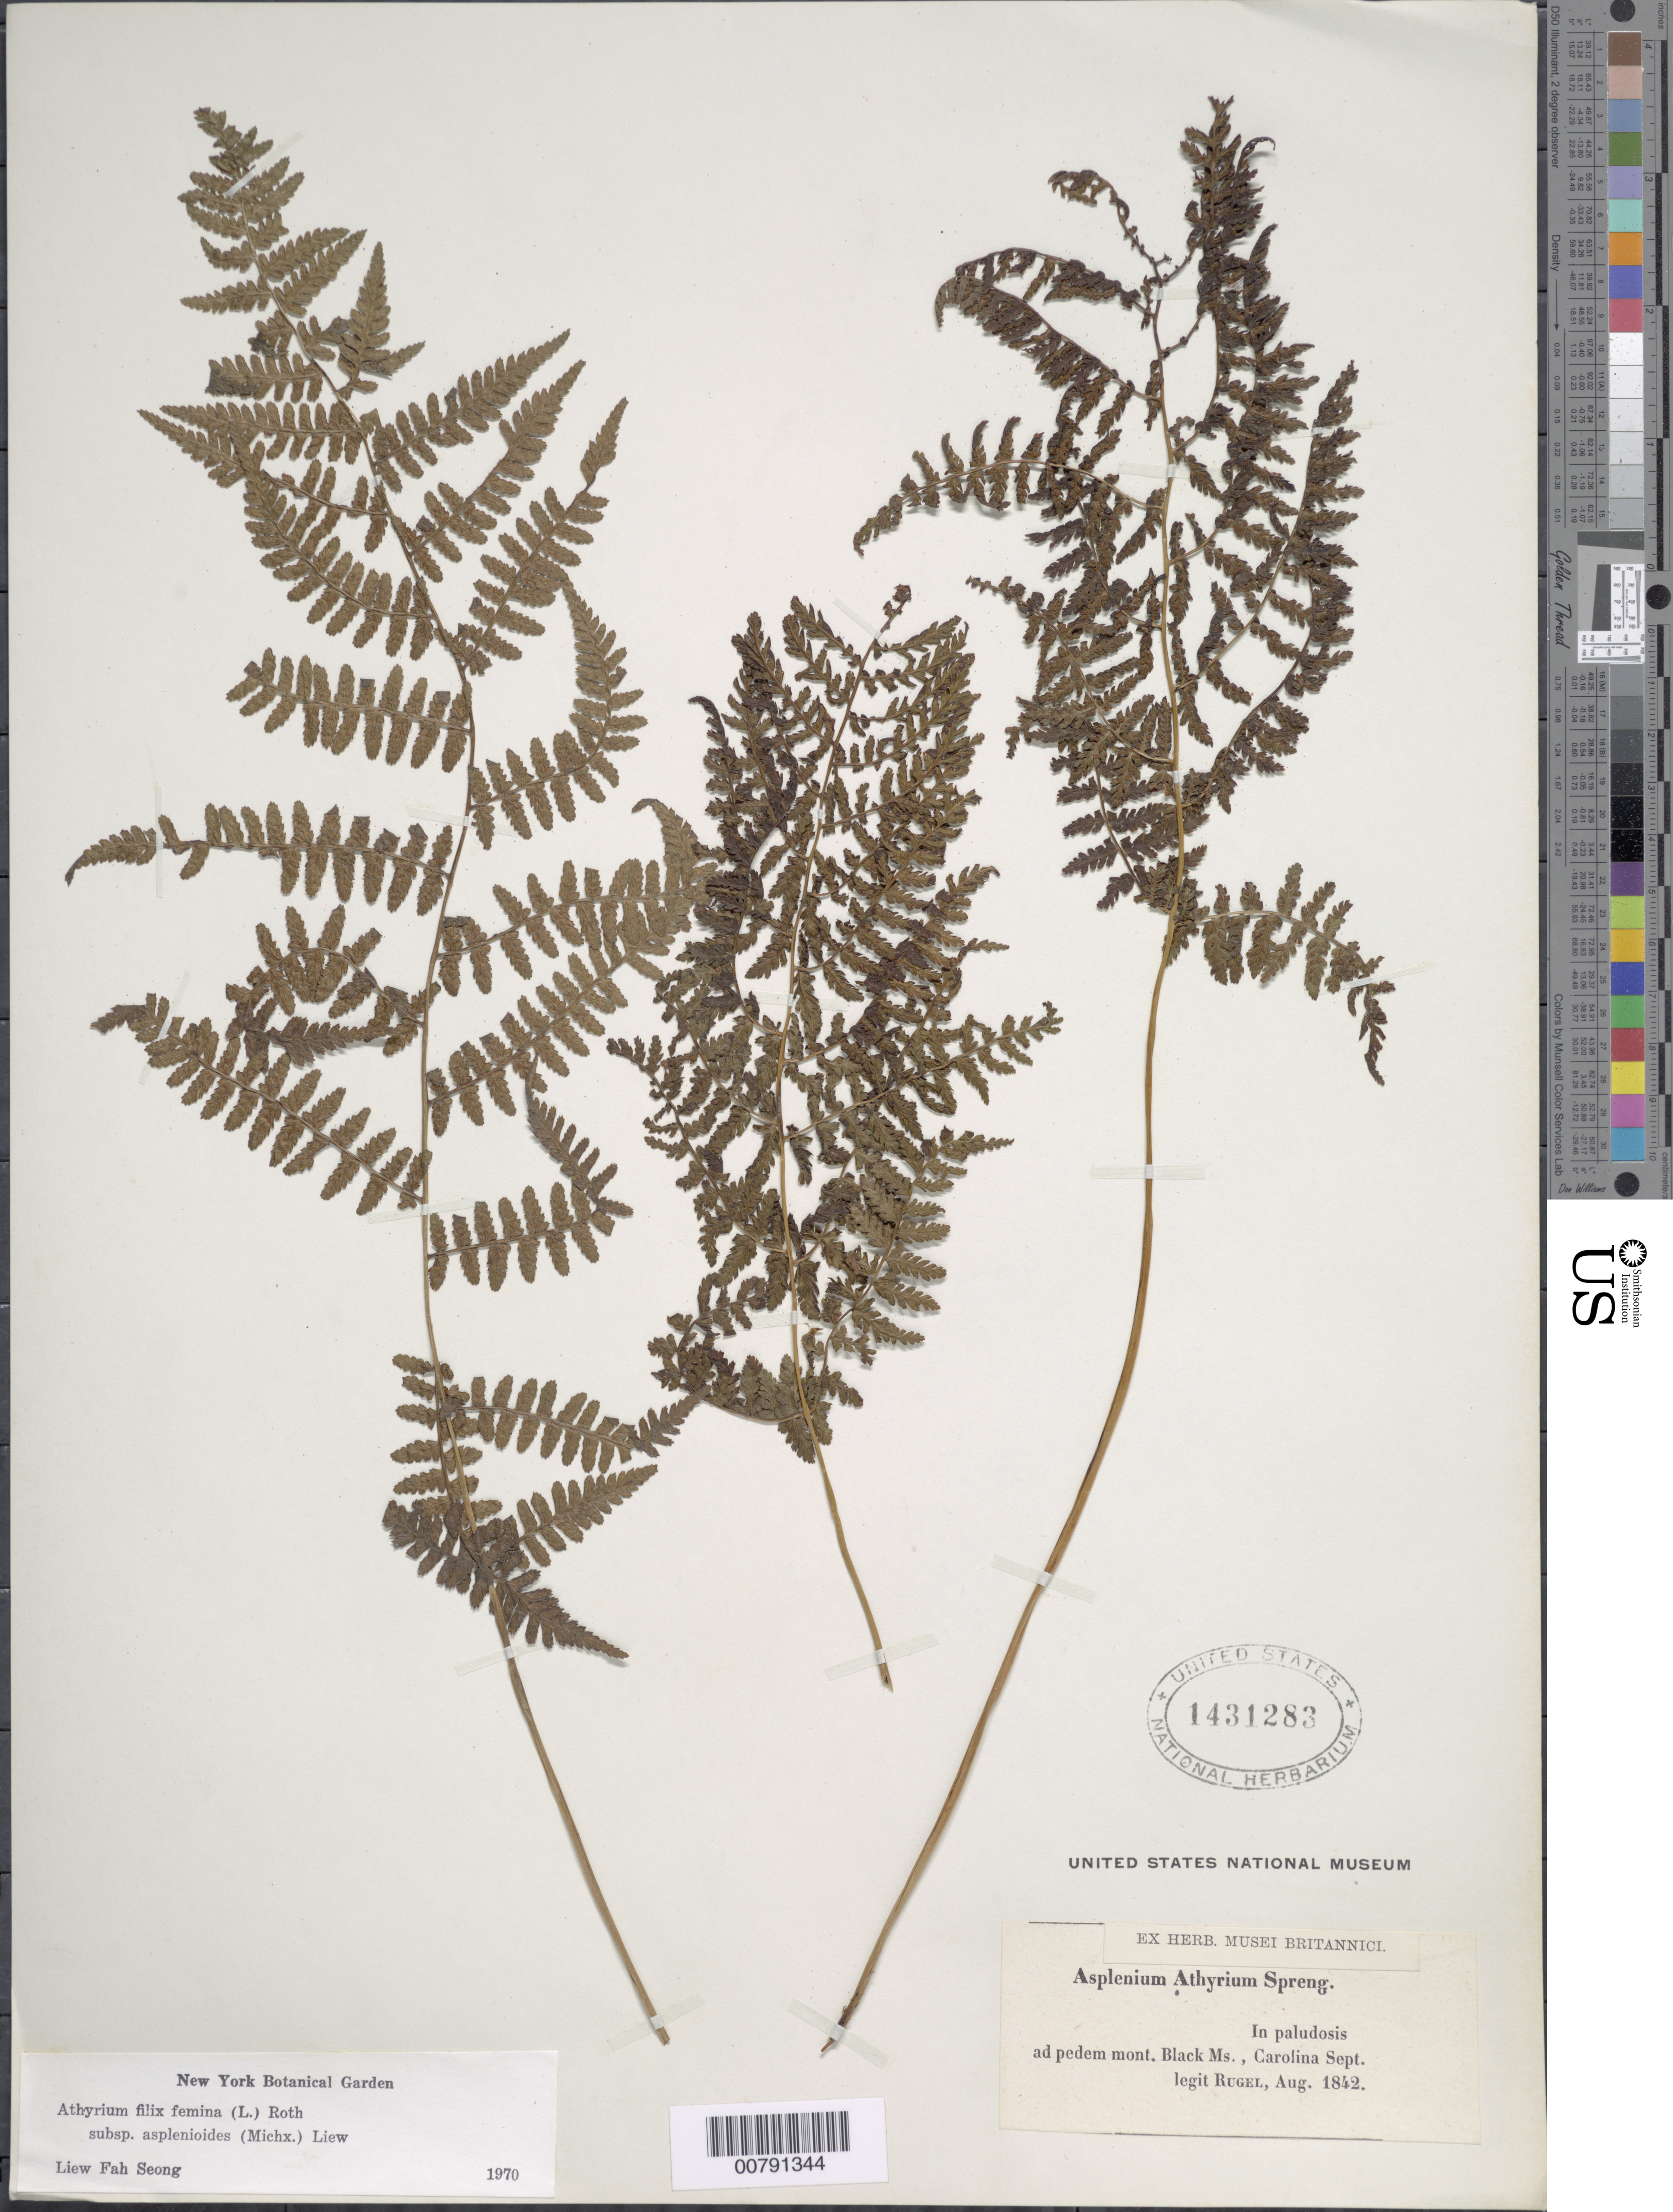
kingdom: Plantae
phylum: Tracheophyta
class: Polypodiopsida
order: Polypodiales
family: Athyriaceae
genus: Athyrium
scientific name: Athyrium filix-femina subsp. asplenioides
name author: (Michx.) Hultén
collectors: Rugel, --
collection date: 1842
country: United States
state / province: North Carolina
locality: Black Ms., Carolina Sept.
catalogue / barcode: US 1431283